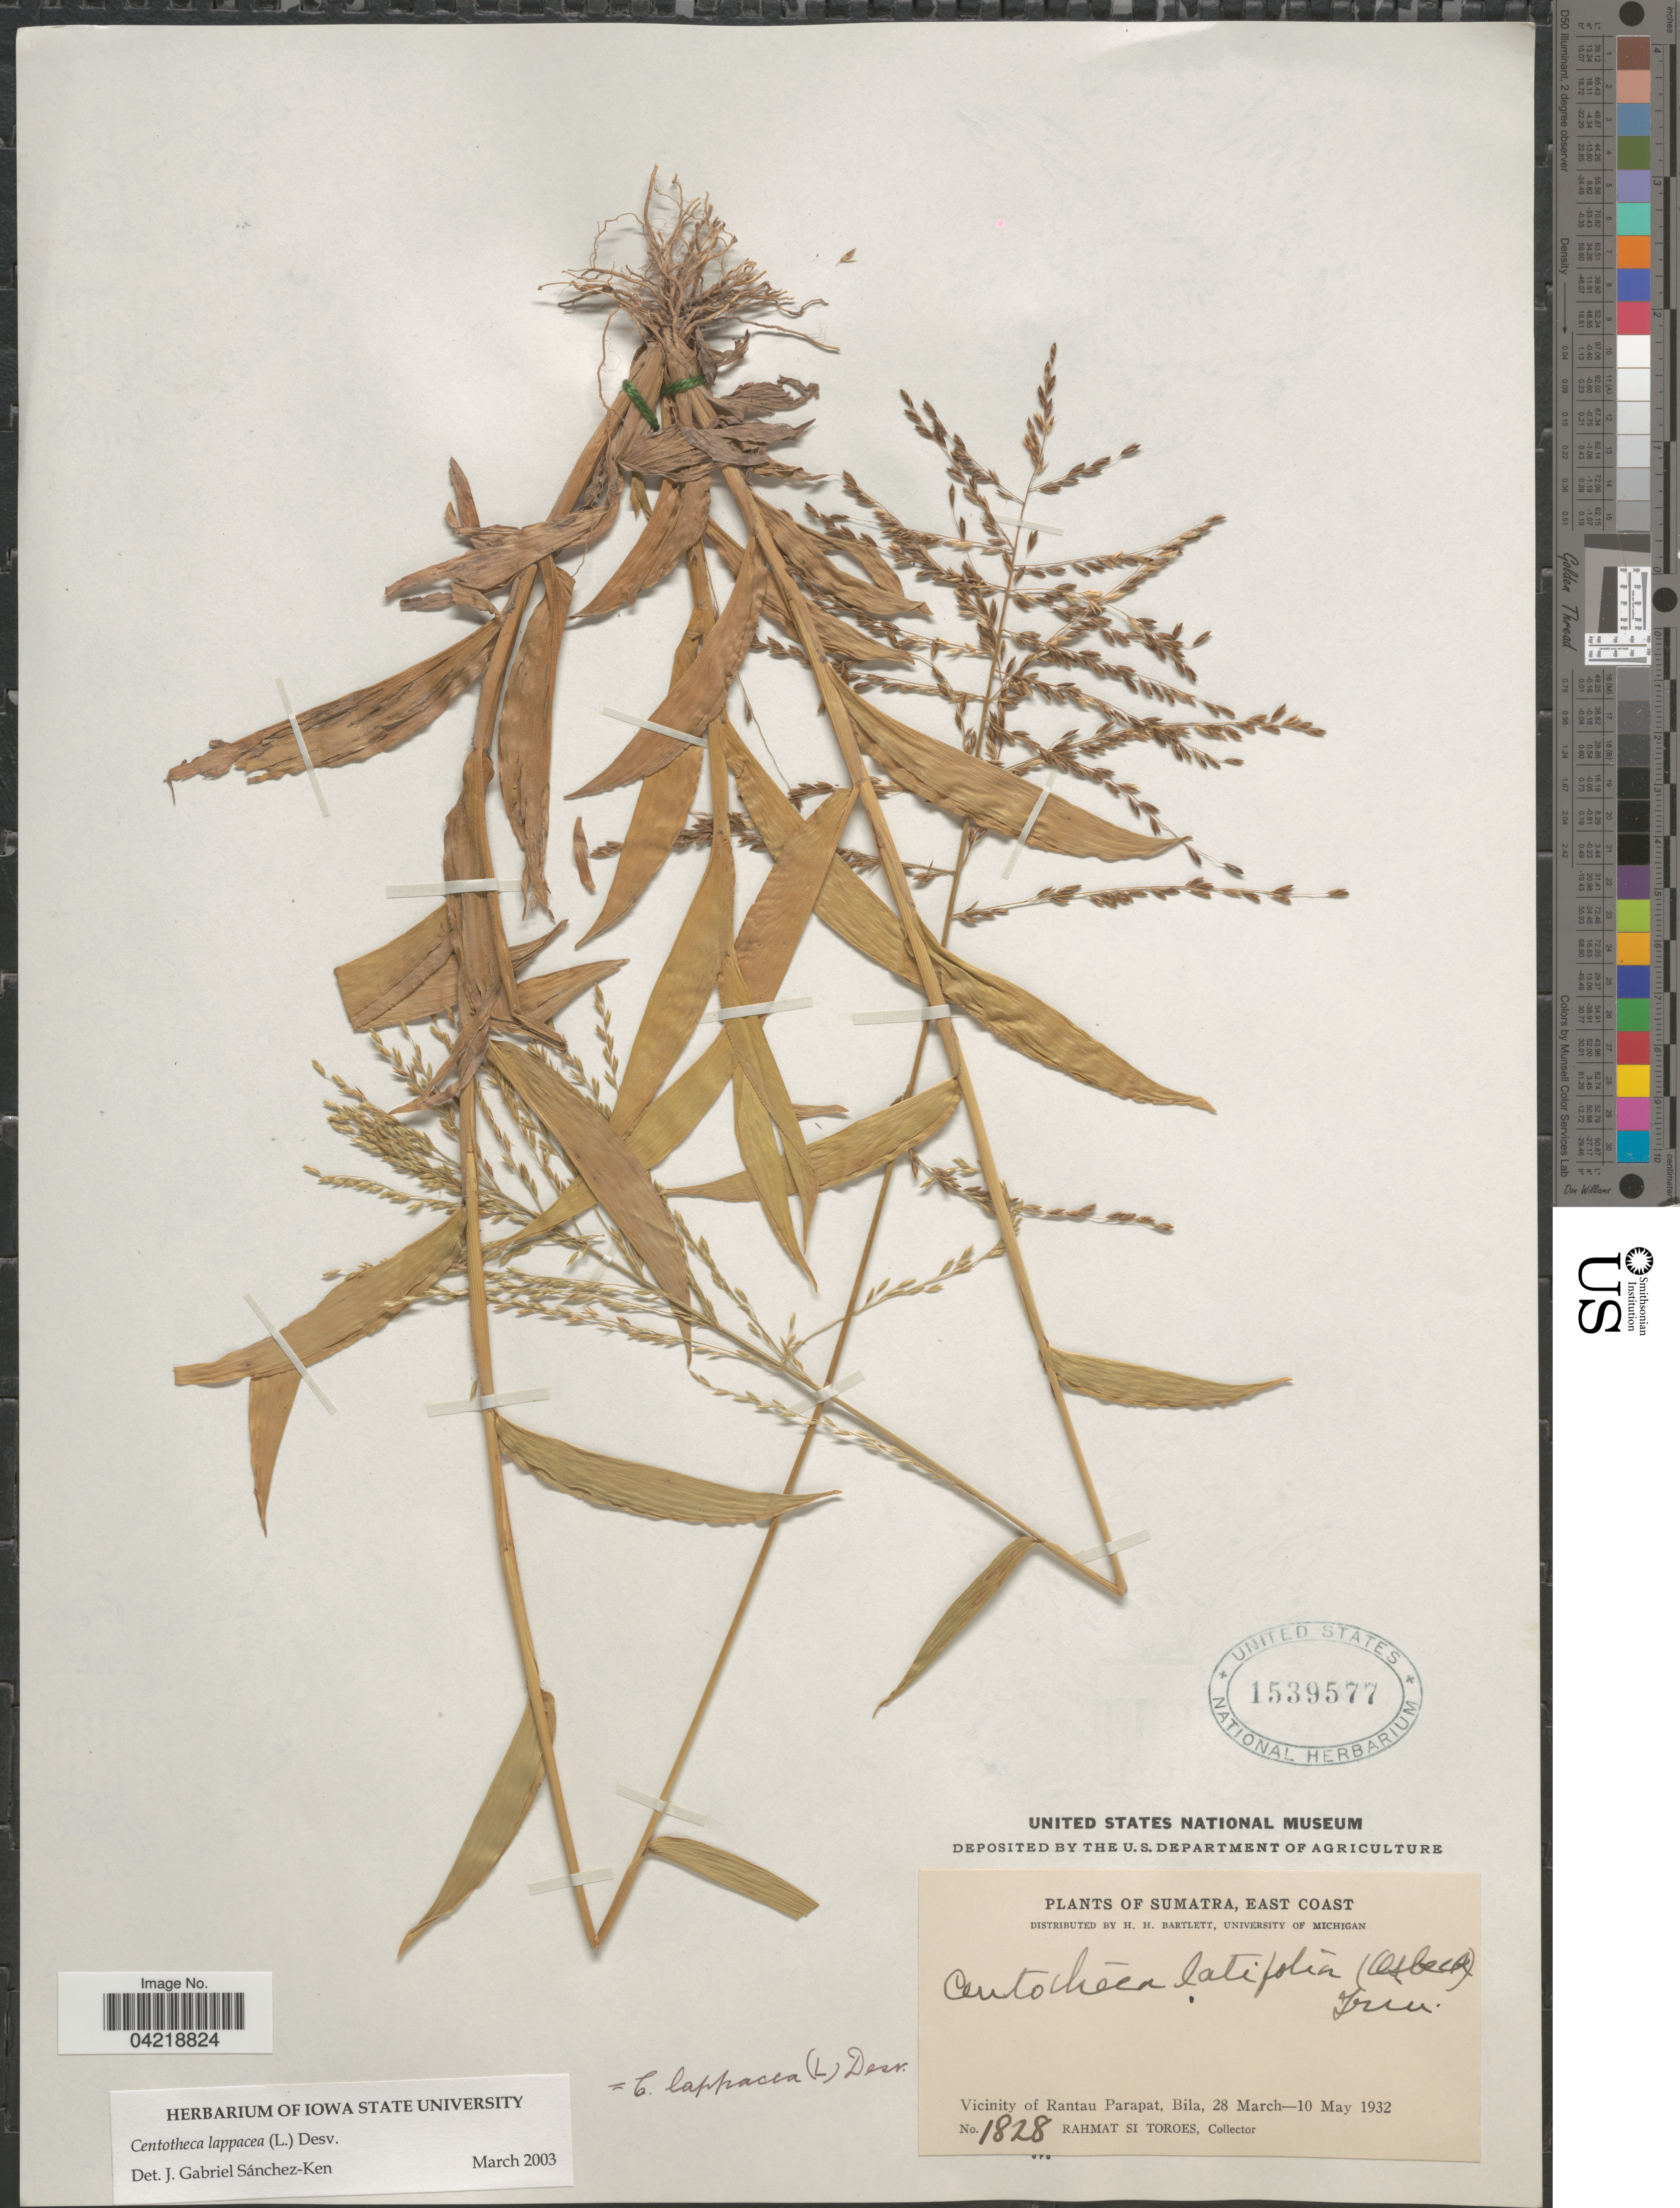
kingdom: Plantae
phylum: Tracheophyta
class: Liliopsida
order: Poales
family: Poaceae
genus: Centotheca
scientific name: Centotheca lappacea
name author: (L.) Desv.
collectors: Rahmat Si Boeea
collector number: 1828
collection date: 1932-03-28/1932-05-10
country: Indonesia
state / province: Sumatra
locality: East Coast. Vicinity of Rantau Parapat, Bila.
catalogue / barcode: US 1539577